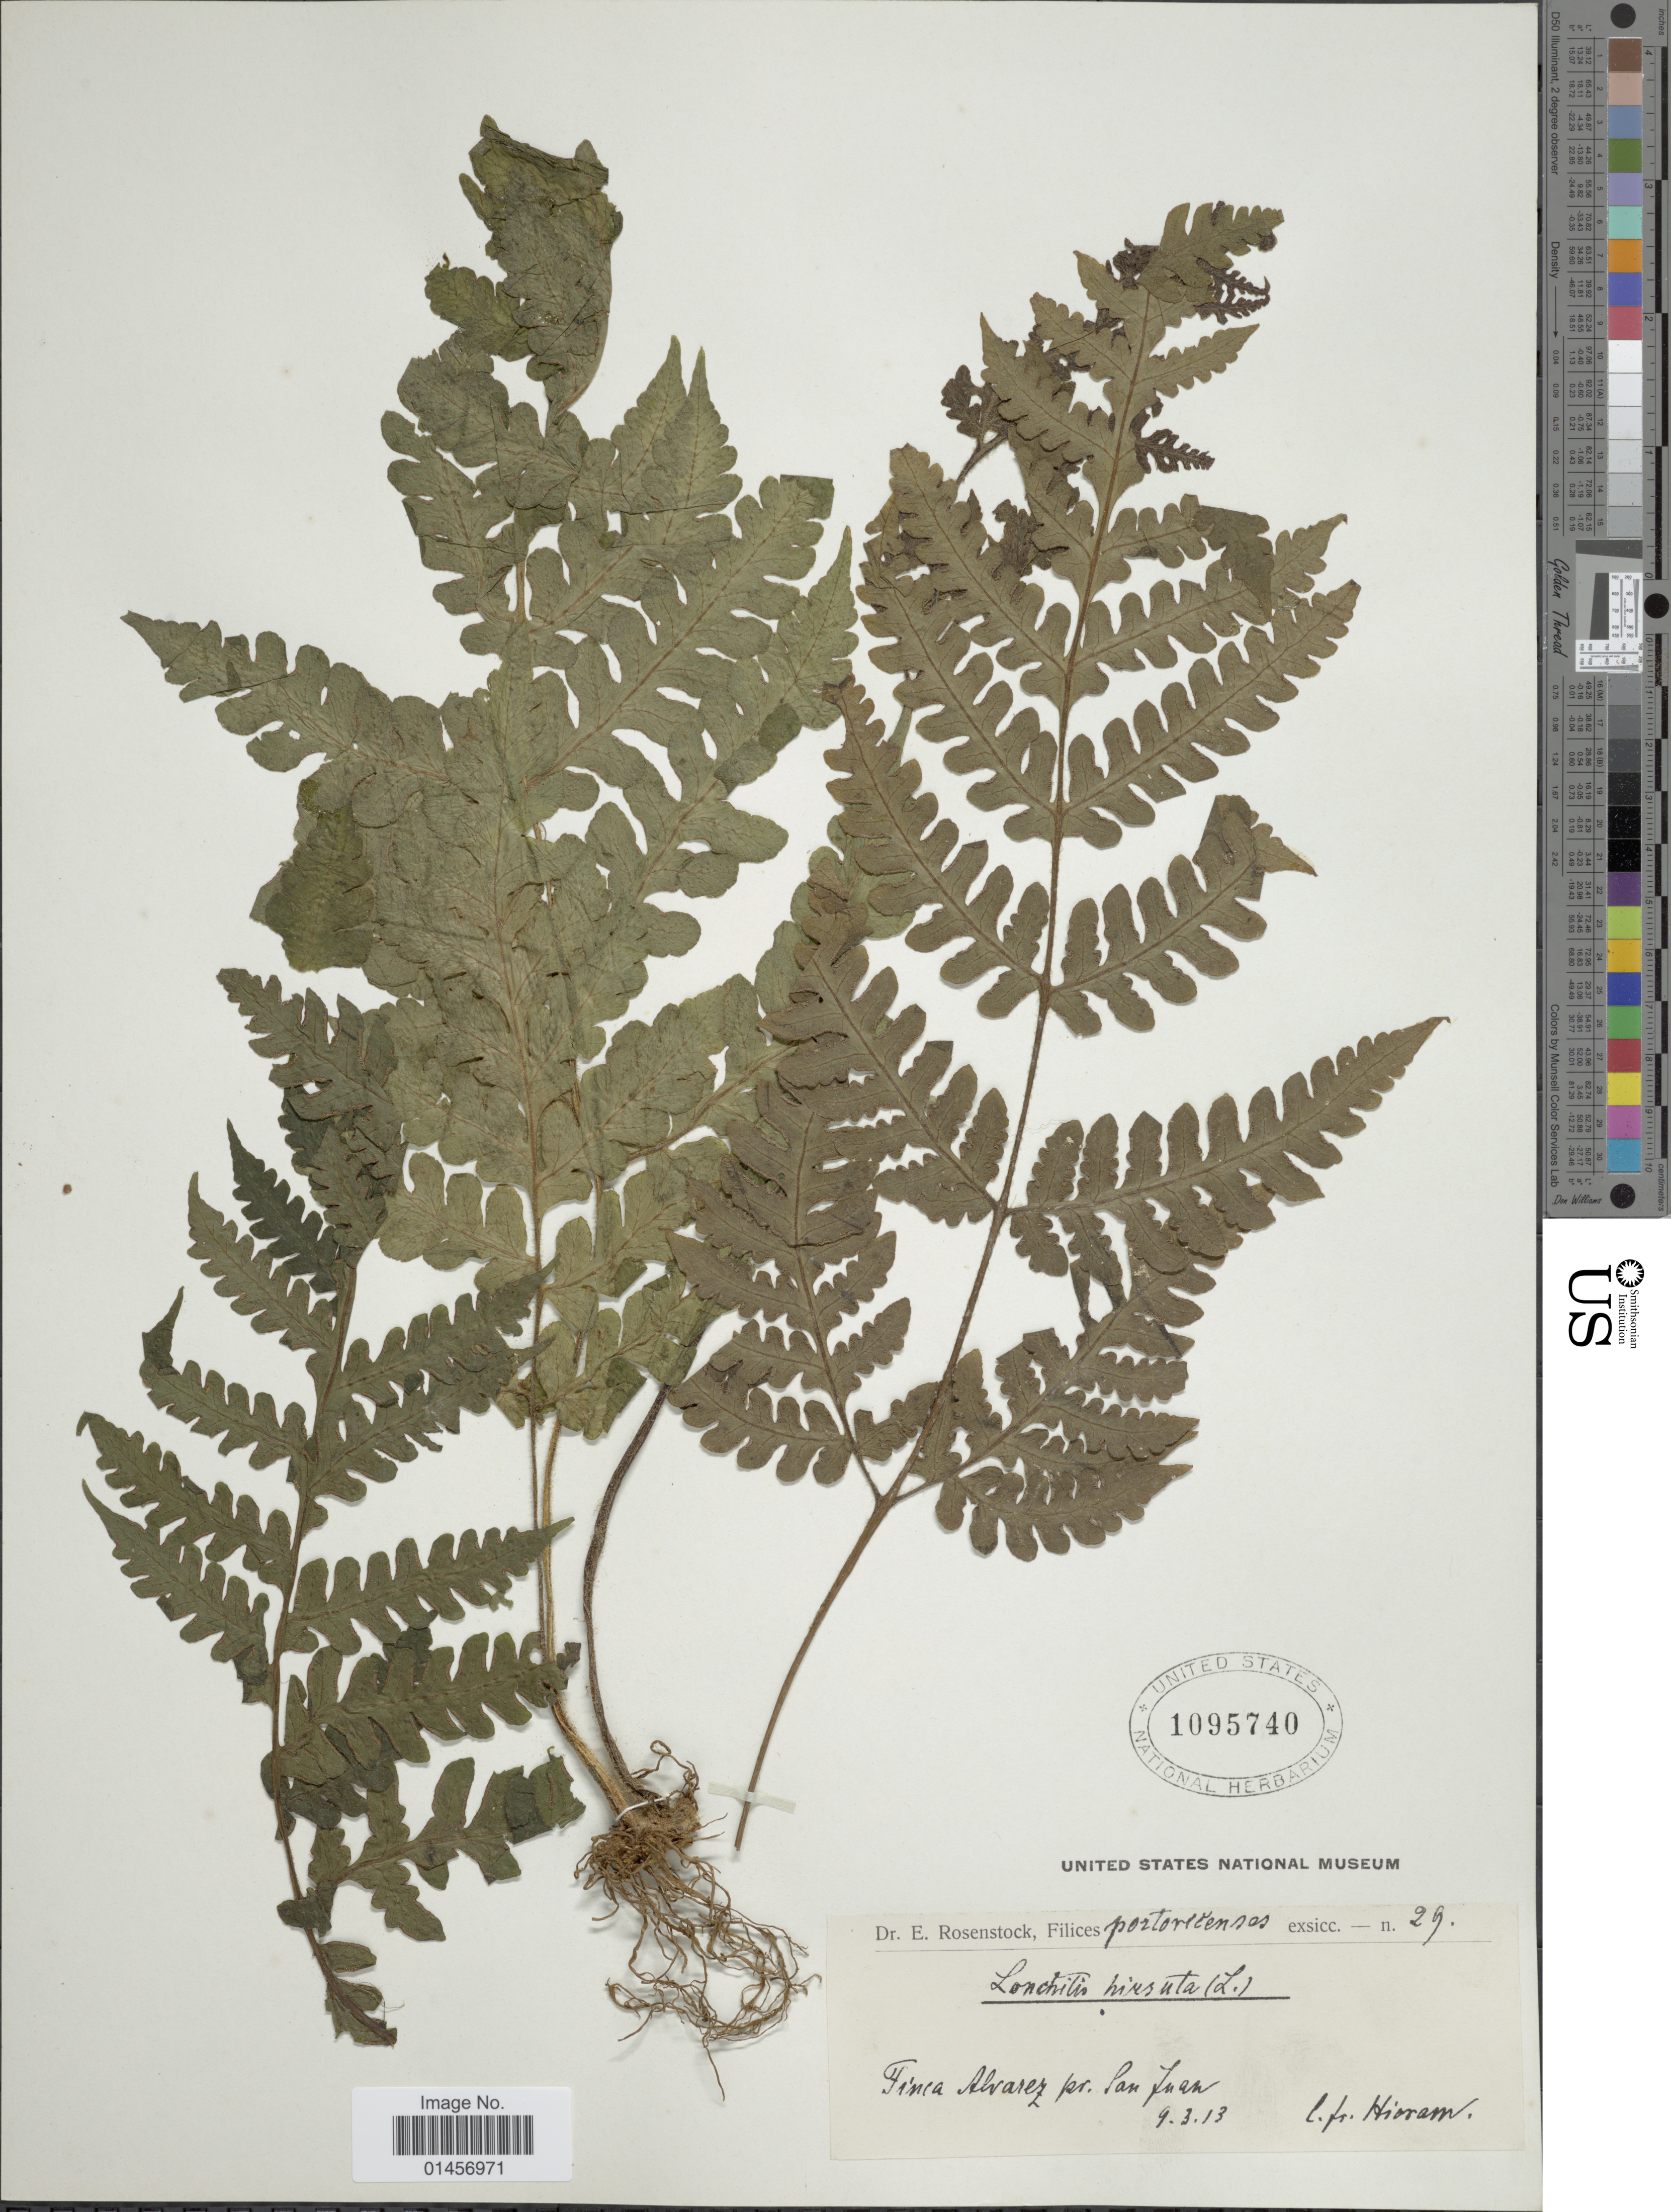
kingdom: Plantae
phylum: Tracheophyta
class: Polypodiopsida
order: Polypodiales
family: Lonchitidaceae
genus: Lonchitis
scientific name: Lonchitis hirsuta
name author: L.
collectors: Bro. Hioram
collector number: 29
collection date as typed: Transcribed d/m/y: 9/3/13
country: Puerto Rico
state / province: San Juan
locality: Portoricenses, Finca Alvarez.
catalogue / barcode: US 1095740